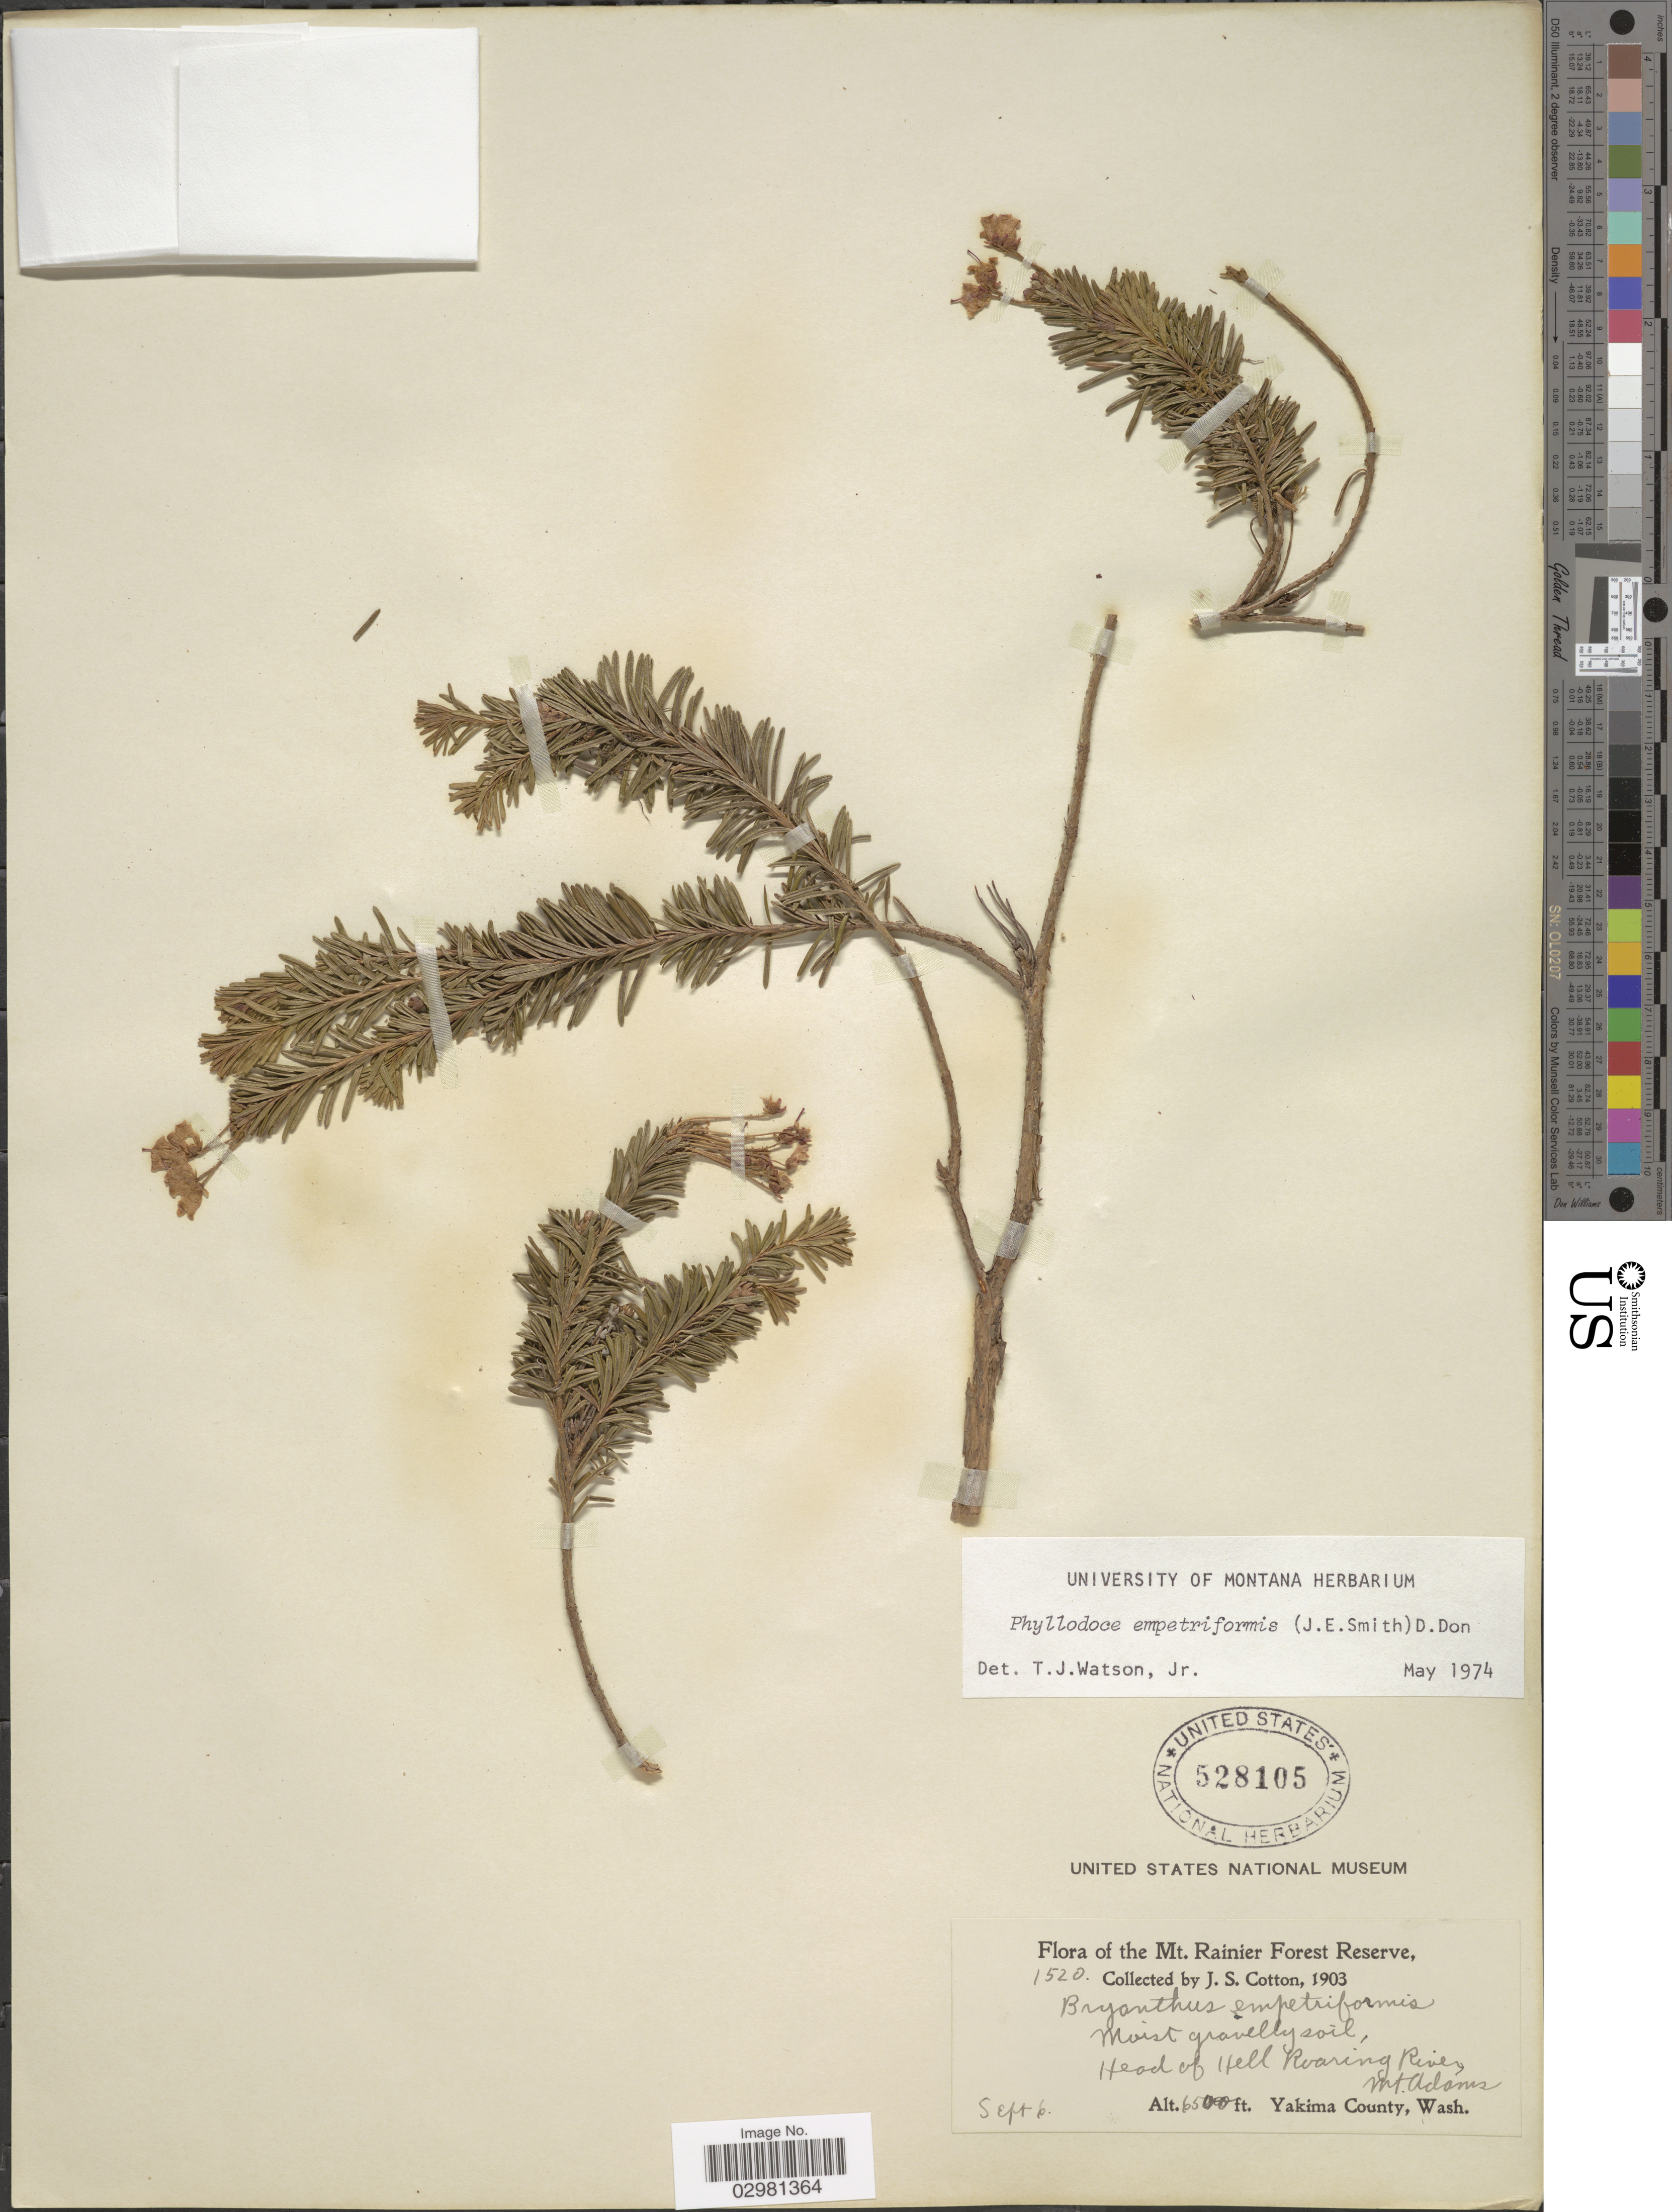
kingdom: Plantae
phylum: Tracheophyta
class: Magnoliopsida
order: Ericales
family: Ericaceae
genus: Phyllodoce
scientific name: Phyllodoce empetiformis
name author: (Small) D. Don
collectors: J. S. Cotton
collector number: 1520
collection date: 1903-09-06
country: United States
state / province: Washington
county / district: Yakima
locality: Mt. Rainier Forest Reserve, Head of Hell Roaring River, Mt. Adams.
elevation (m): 1981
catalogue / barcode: US 528105